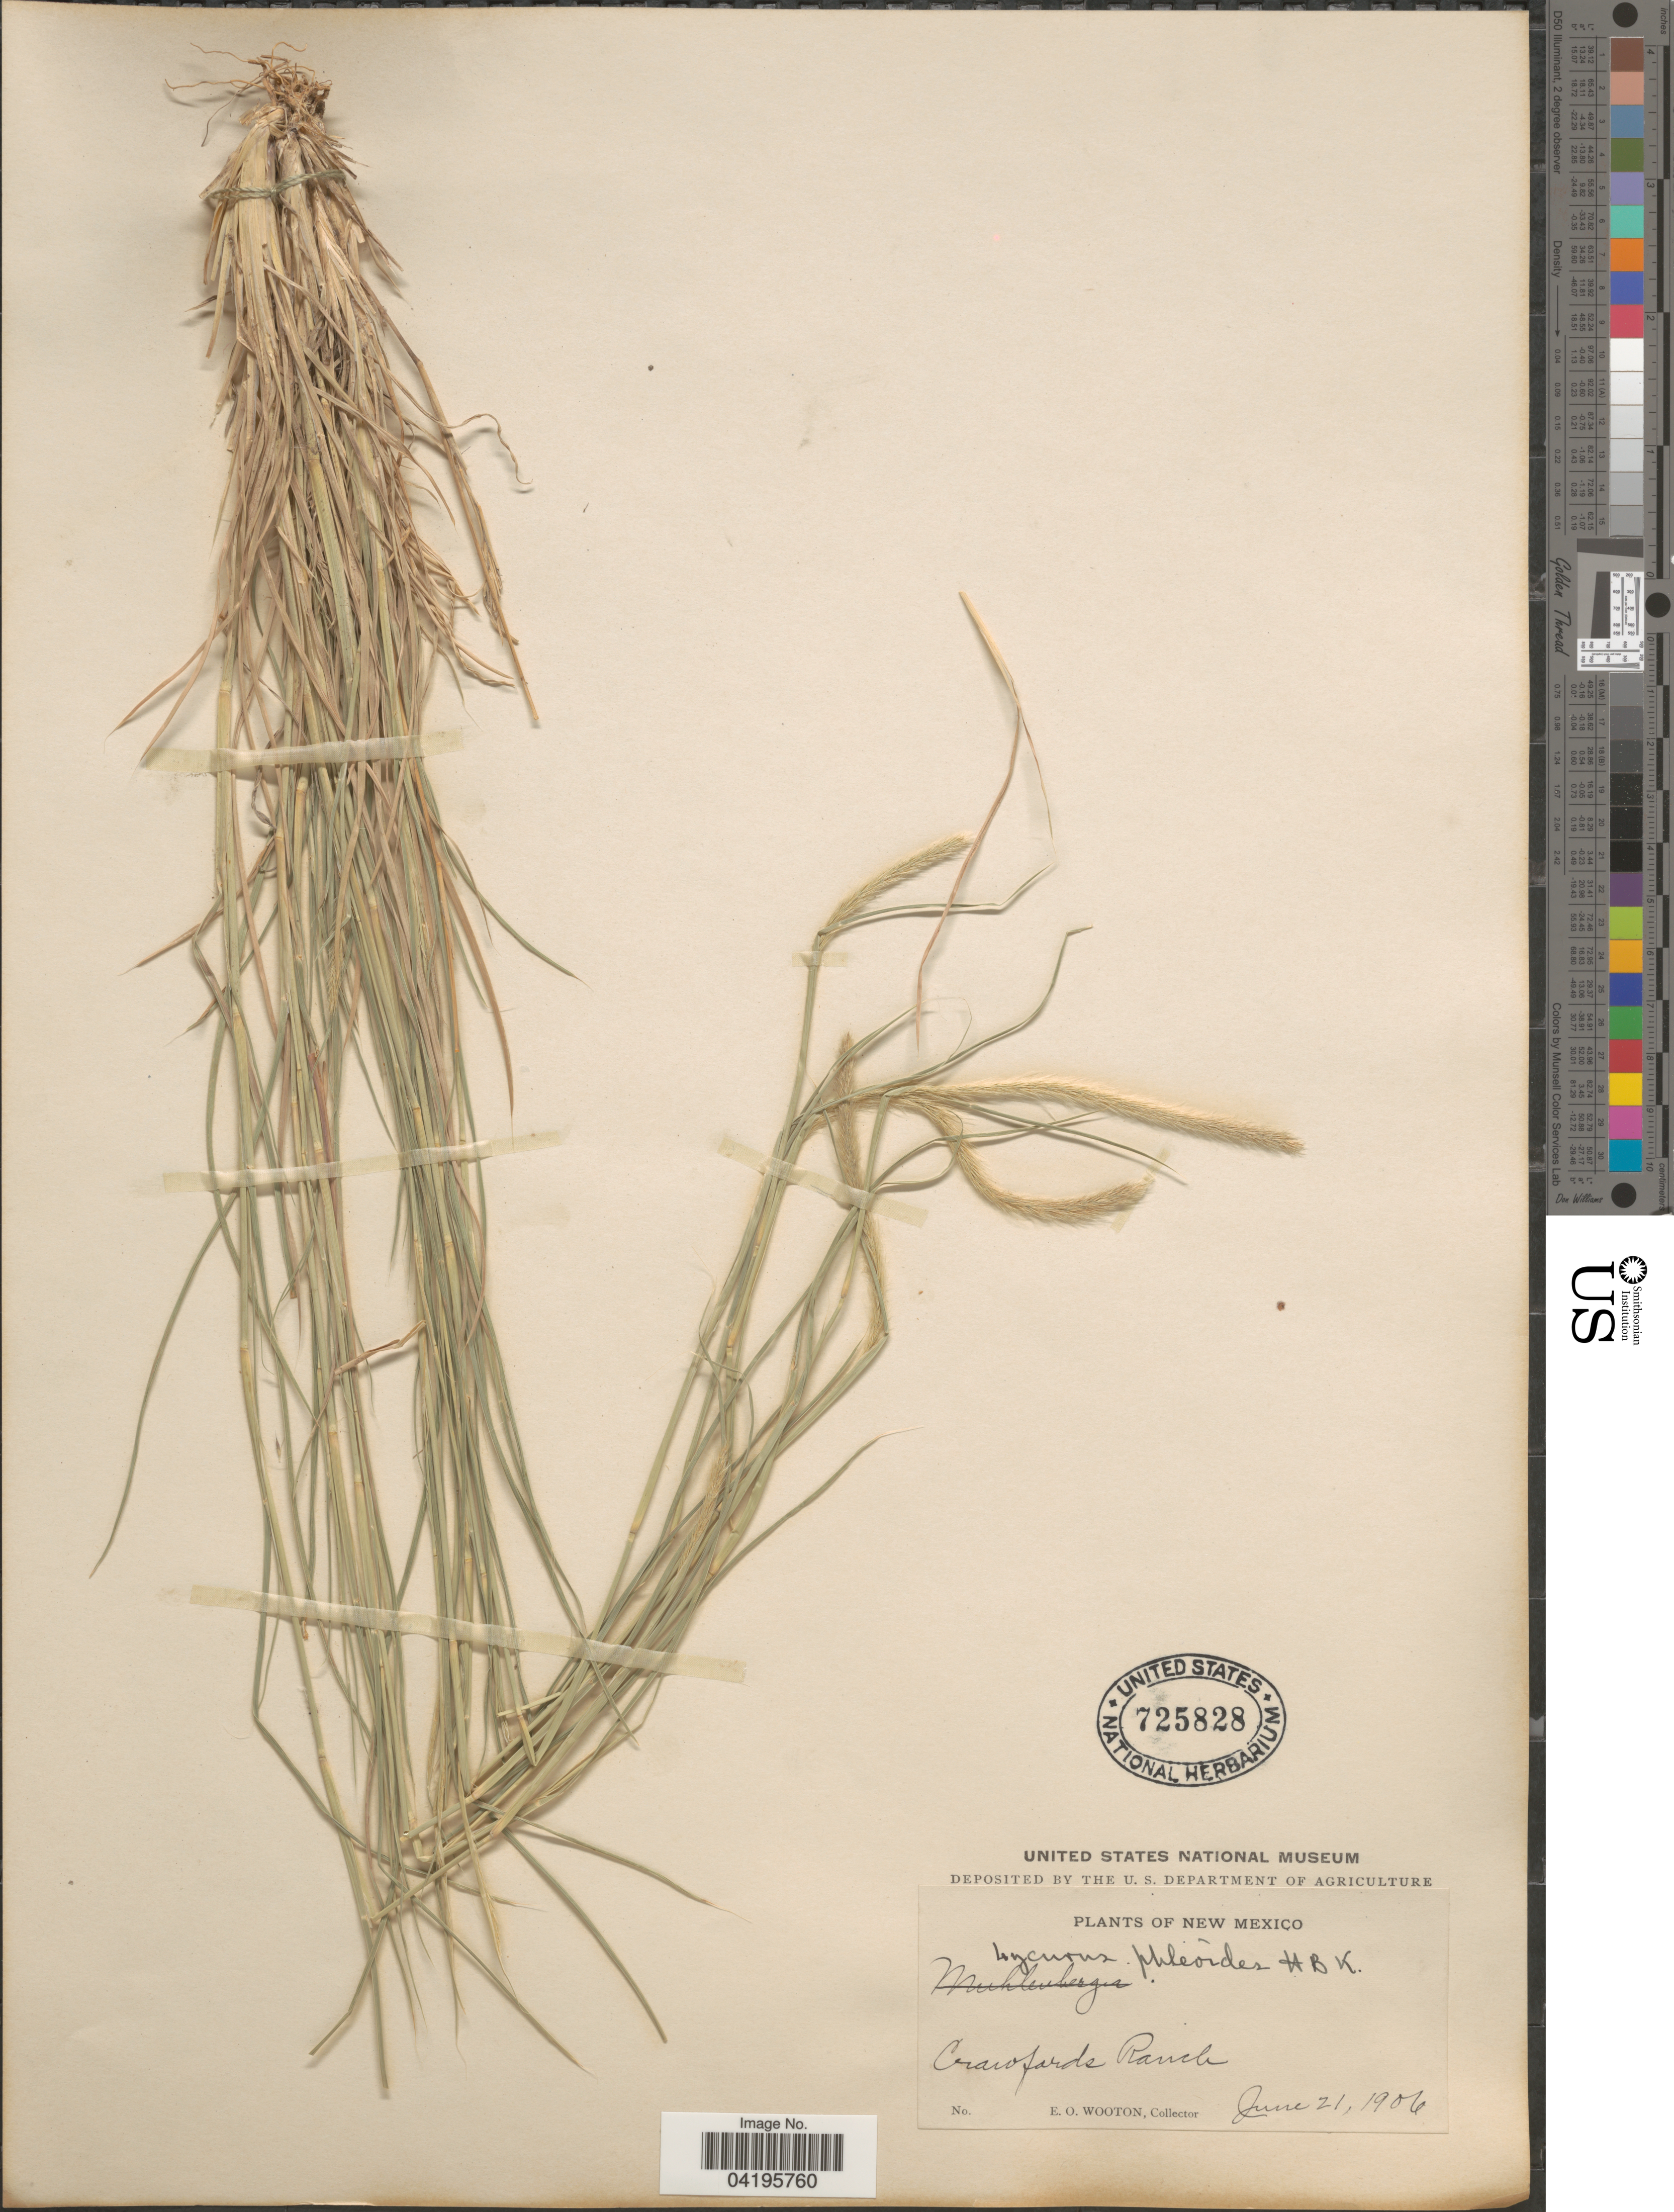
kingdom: Plantae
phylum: Tracheophyta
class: Liliopsida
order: Poales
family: Poaceae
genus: Muhlenbergia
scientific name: Muhlenbergia phleoides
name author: (Kunth) Columbus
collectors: E. O. Wooton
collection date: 1906-06-21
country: United States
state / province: New Mexico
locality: Crawfords Ranch.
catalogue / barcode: US 725828